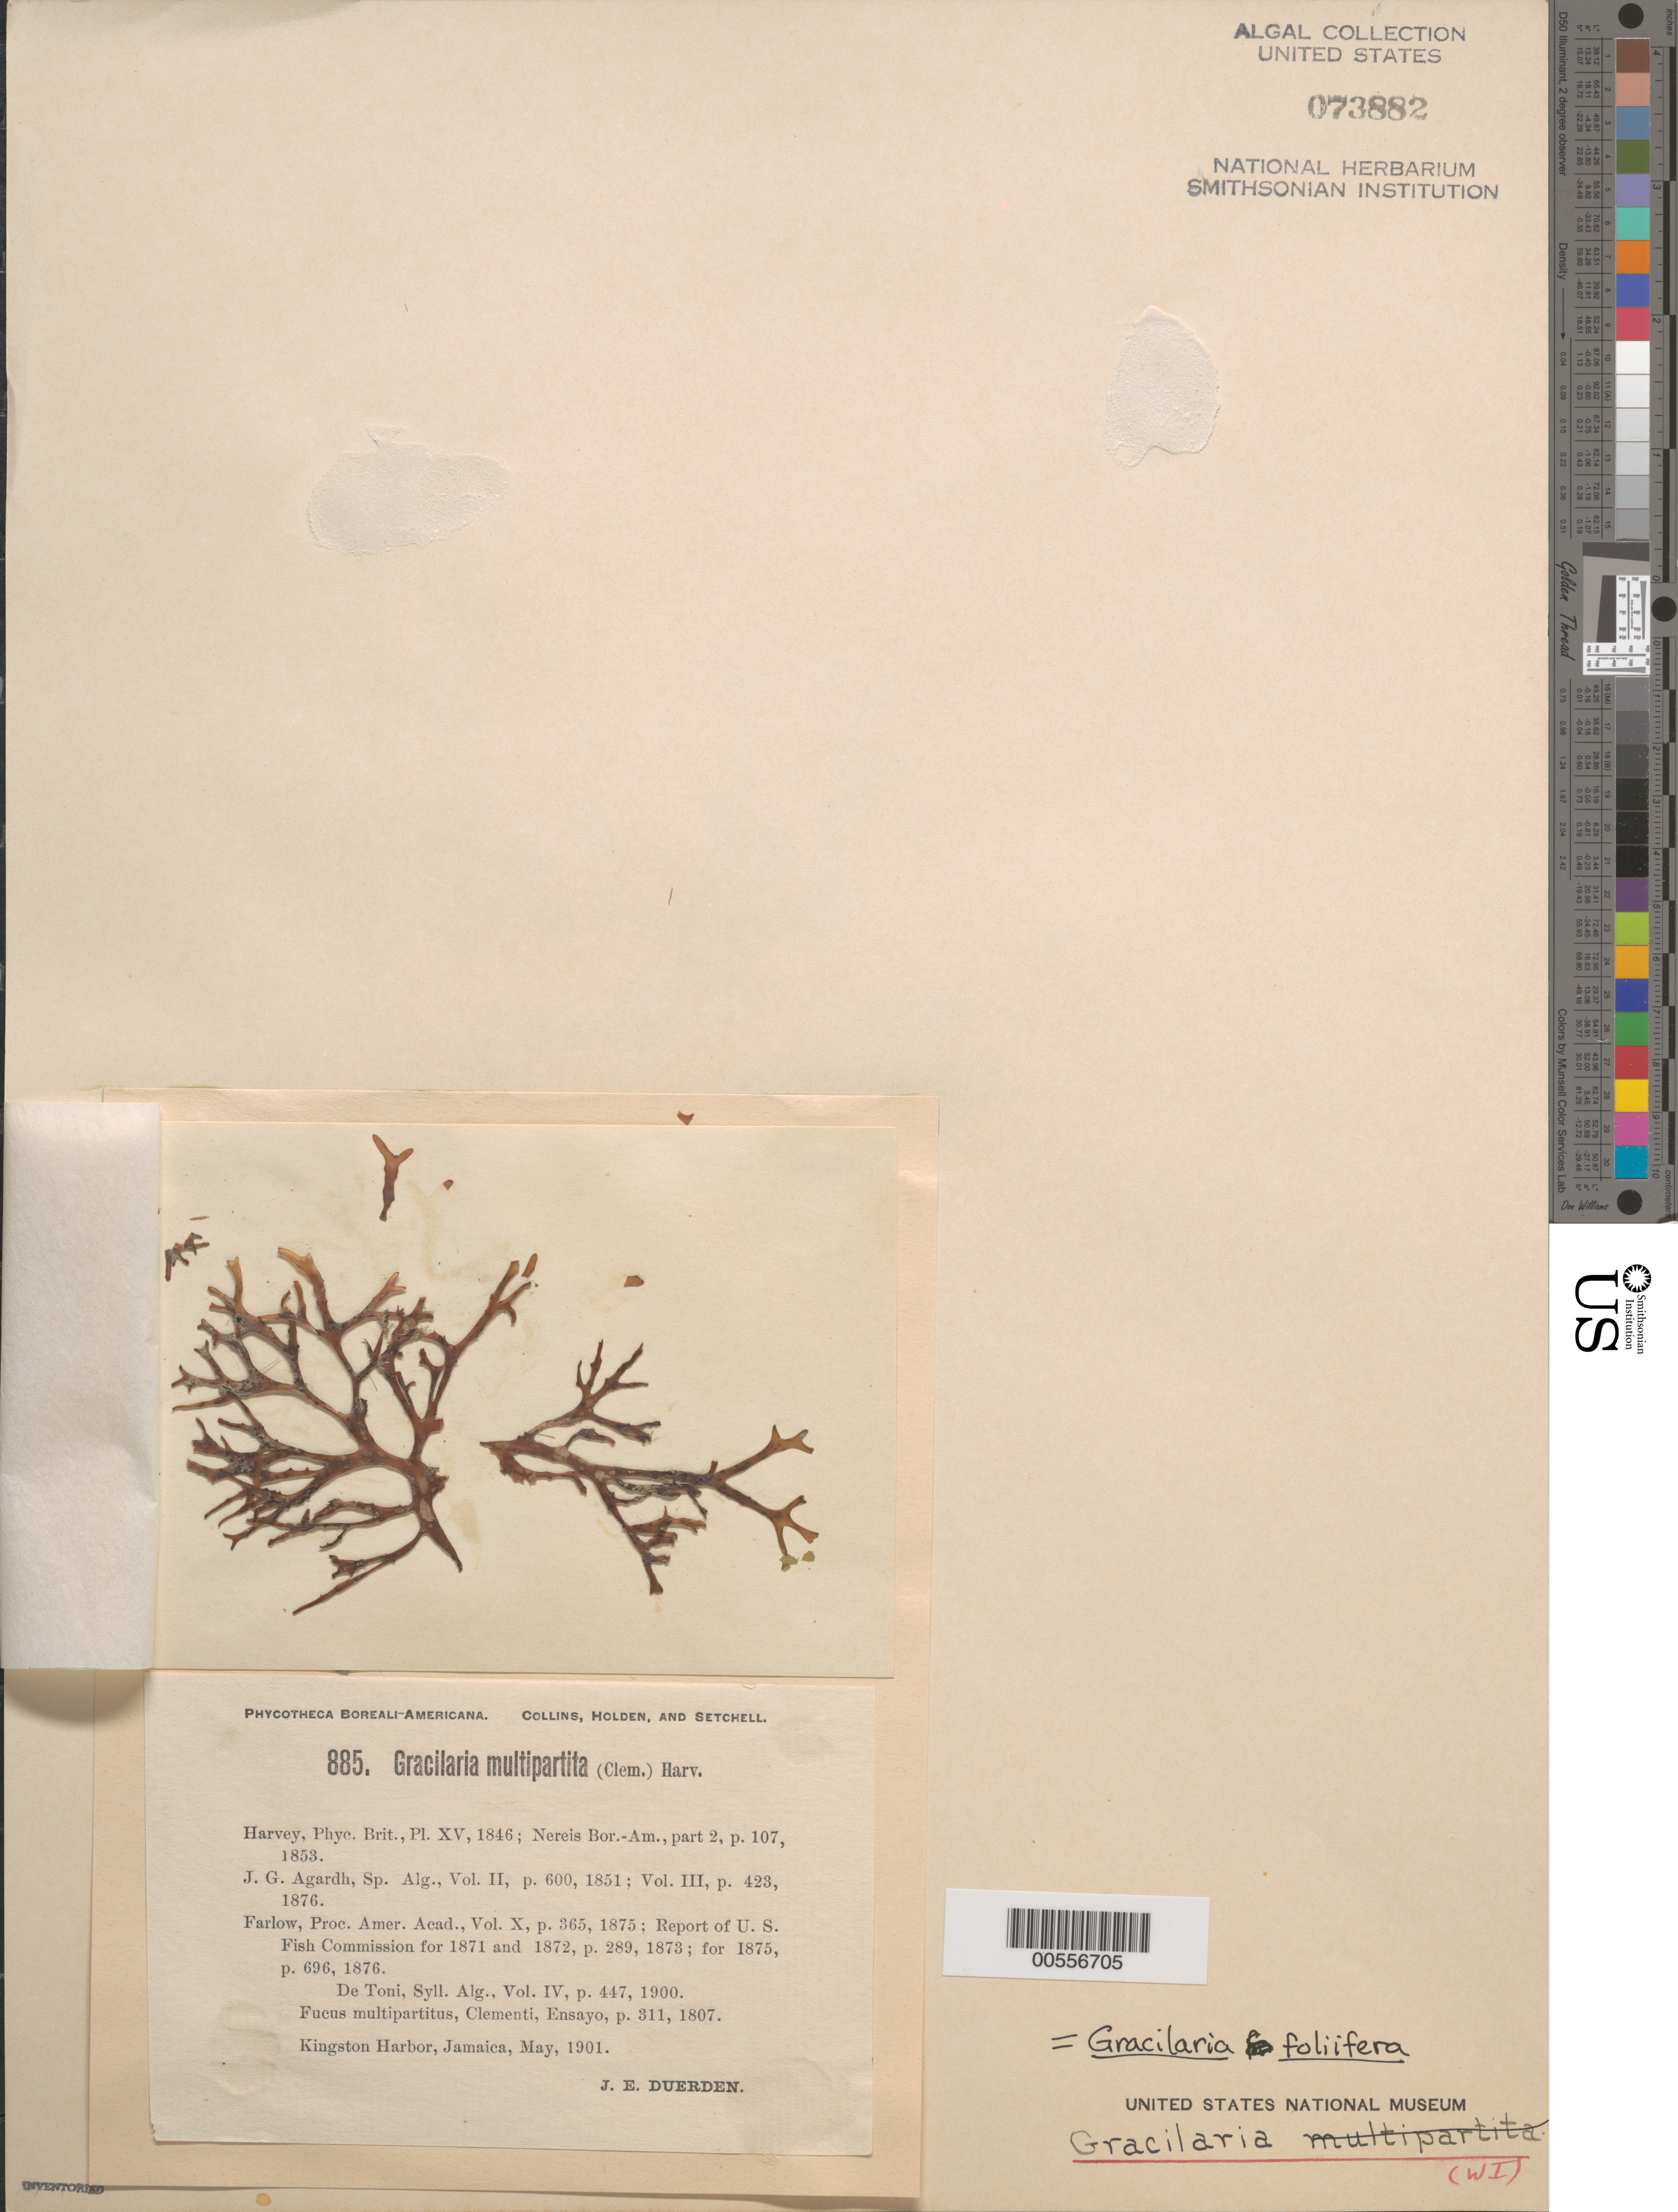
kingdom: Plantae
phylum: Rhodophyta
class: Florideophyceae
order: Gracilariales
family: Gracilariaceae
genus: Gracilaria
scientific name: Gracilaria foliifera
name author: (Forssk.) Børgesen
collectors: J. Duerden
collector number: PB-A 885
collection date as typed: May 1901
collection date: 1901-05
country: Jamaica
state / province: Kingston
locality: Kingston harbor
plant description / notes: Collins, Holden & Setchell, Phycotheca Boreali-Americana, as Gracilaria multipartita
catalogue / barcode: US 73882